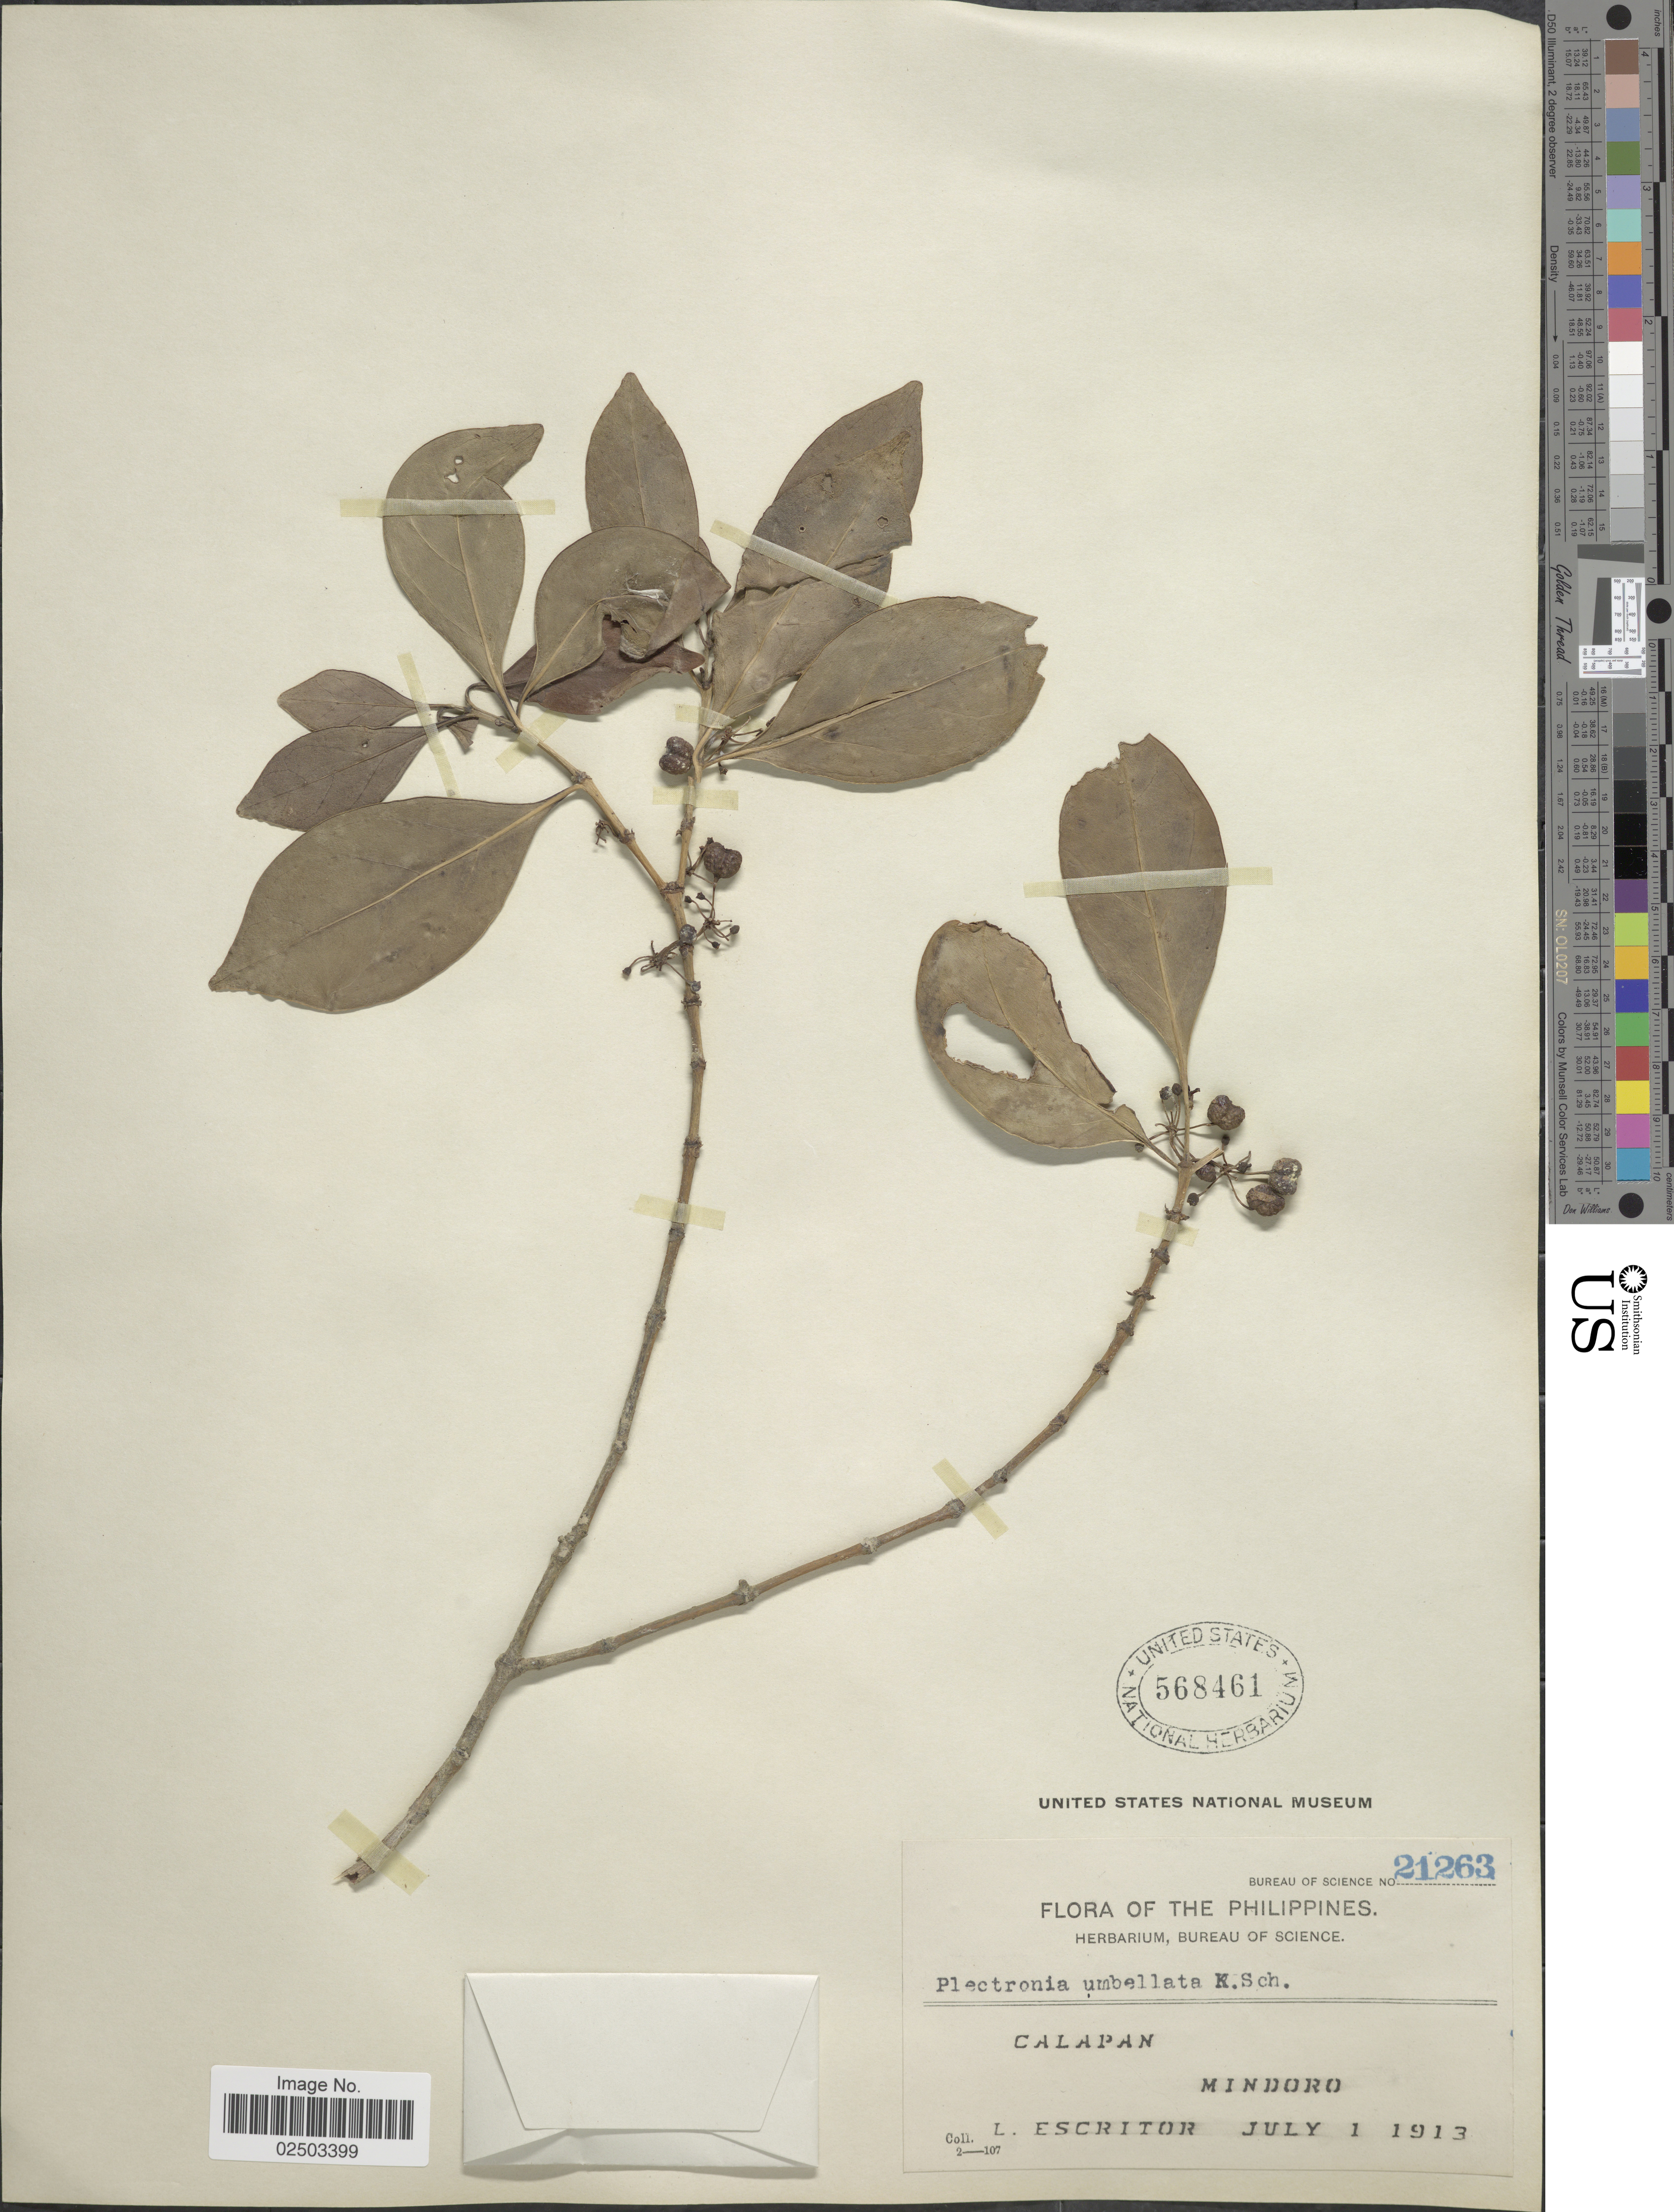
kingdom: Plantae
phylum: Tracheophyta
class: Magnoliopsida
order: Gentianales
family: Rubiaceae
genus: Canthium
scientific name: Canthium gynochthodes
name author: Baill.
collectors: L. Escritor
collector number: Bureau of Science 21263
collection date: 1913-07-01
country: Philippines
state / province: Mimaropa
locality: Calapan, Mindoro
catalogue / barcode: US 568461